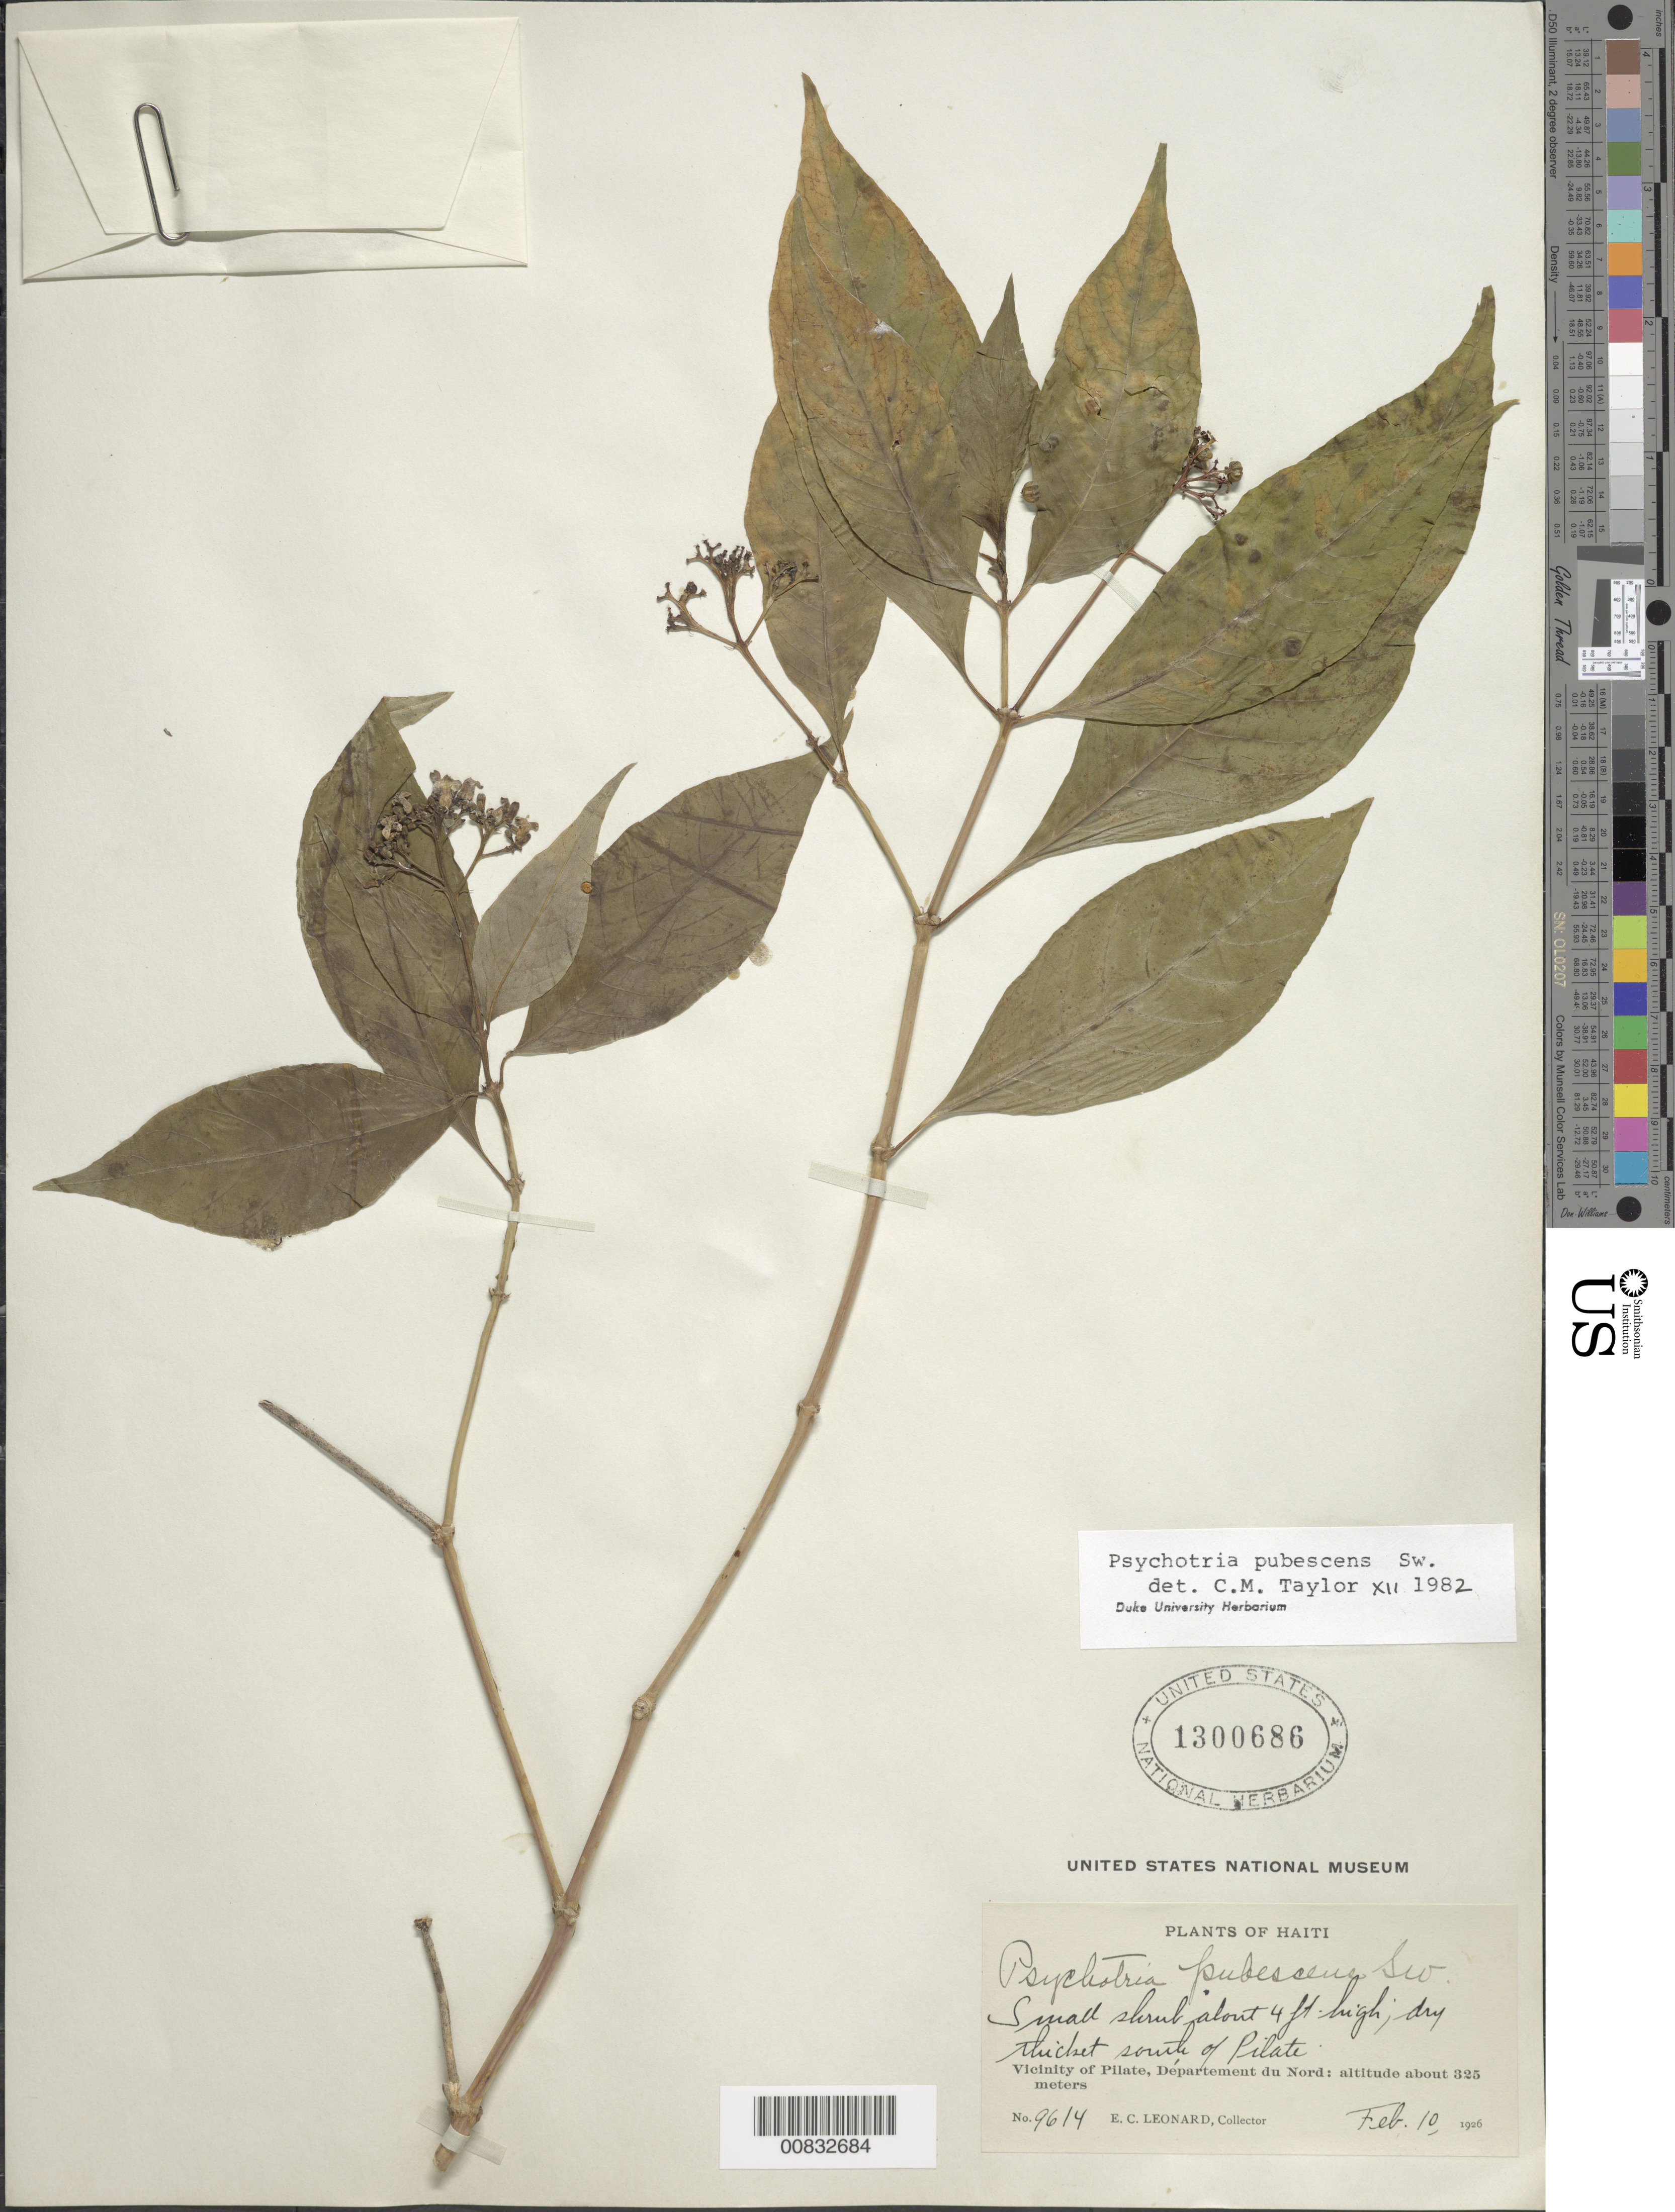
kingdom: Plantae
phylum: Tracheophyta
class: Magnoliopsida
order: Gentianales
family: Rubiaceae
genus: Psychotria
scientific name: Psychotria pubescens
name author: Sw.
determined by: Taylor, Charlotte M.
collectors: E. C. Leonard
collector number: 9614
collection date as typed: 10 Feb 1926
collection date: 1926-02-10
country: Haiti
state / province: Nord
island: Hispaniola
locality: Vicinity of Pilate, S of town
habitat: Dry thicket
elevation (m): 325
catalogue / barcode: US 1300686